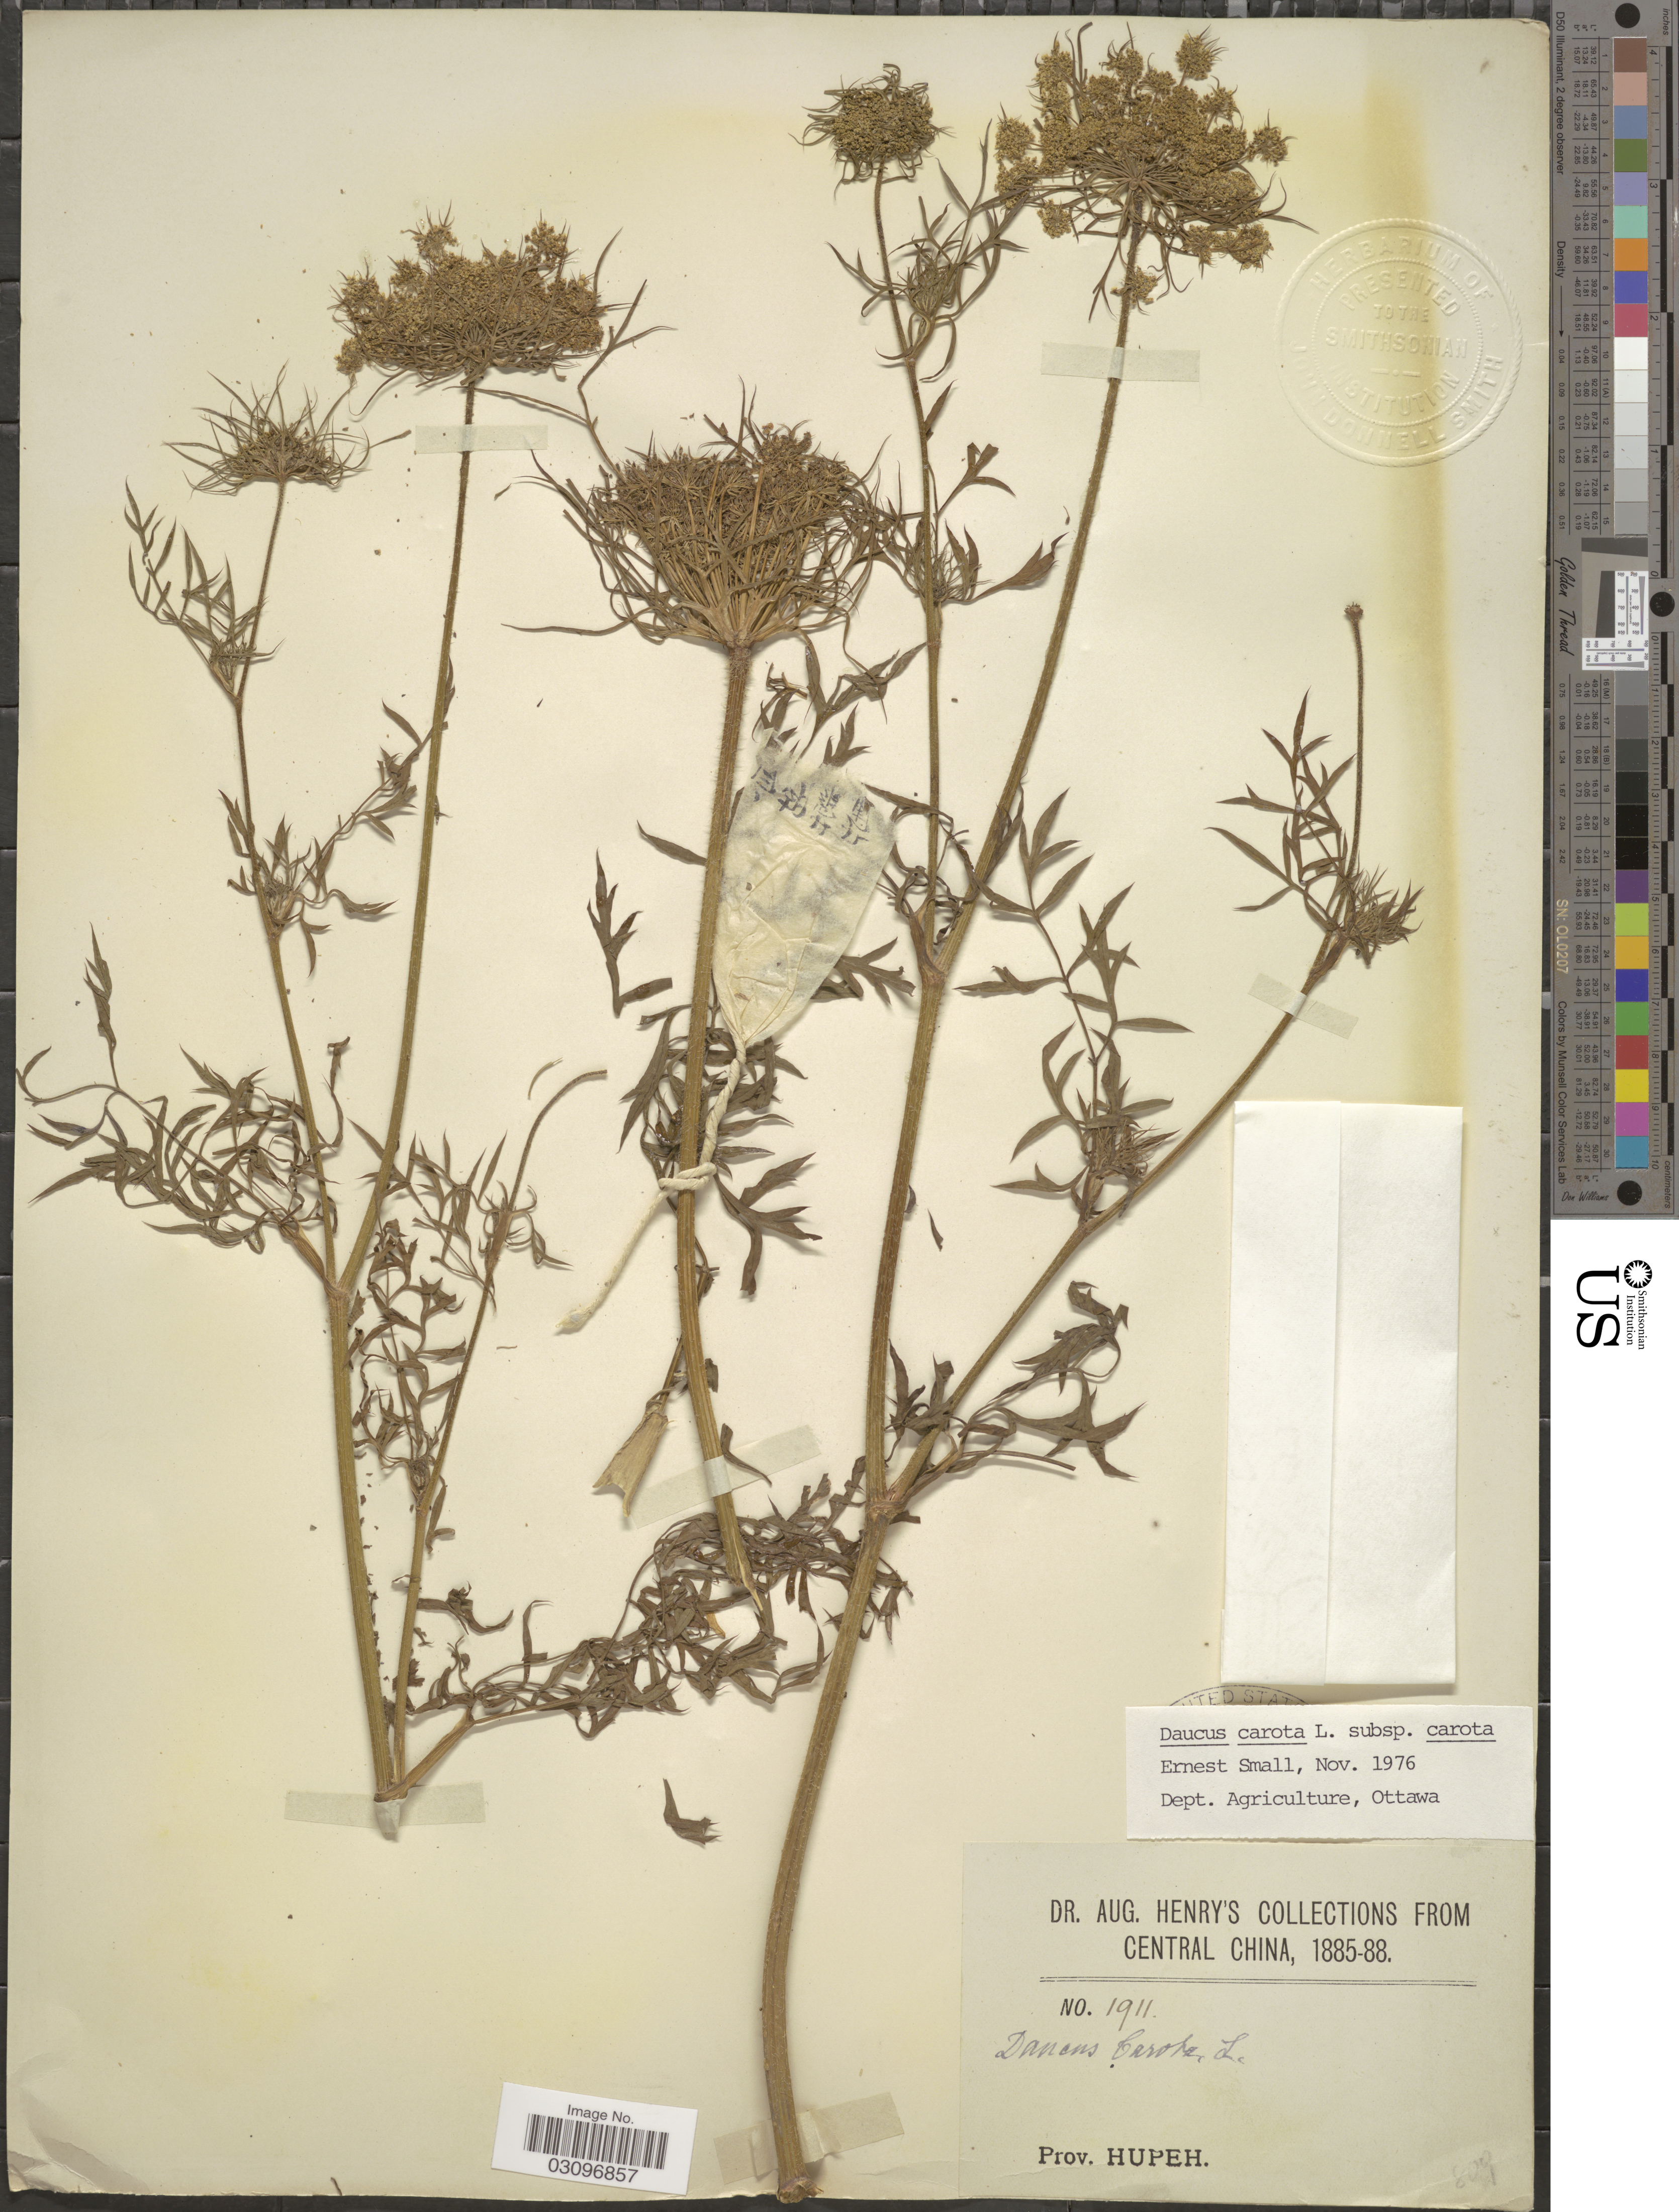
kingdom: Plantae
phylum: Tracheophyta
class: Magnoliopsida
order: Apiales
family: Apiaceae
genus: Daucus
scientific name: Daucus carota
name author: L.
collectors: A. Henry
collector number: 1911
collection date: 1885/1888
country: China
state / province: Hubei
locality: Central China. Prov. Hupeh.